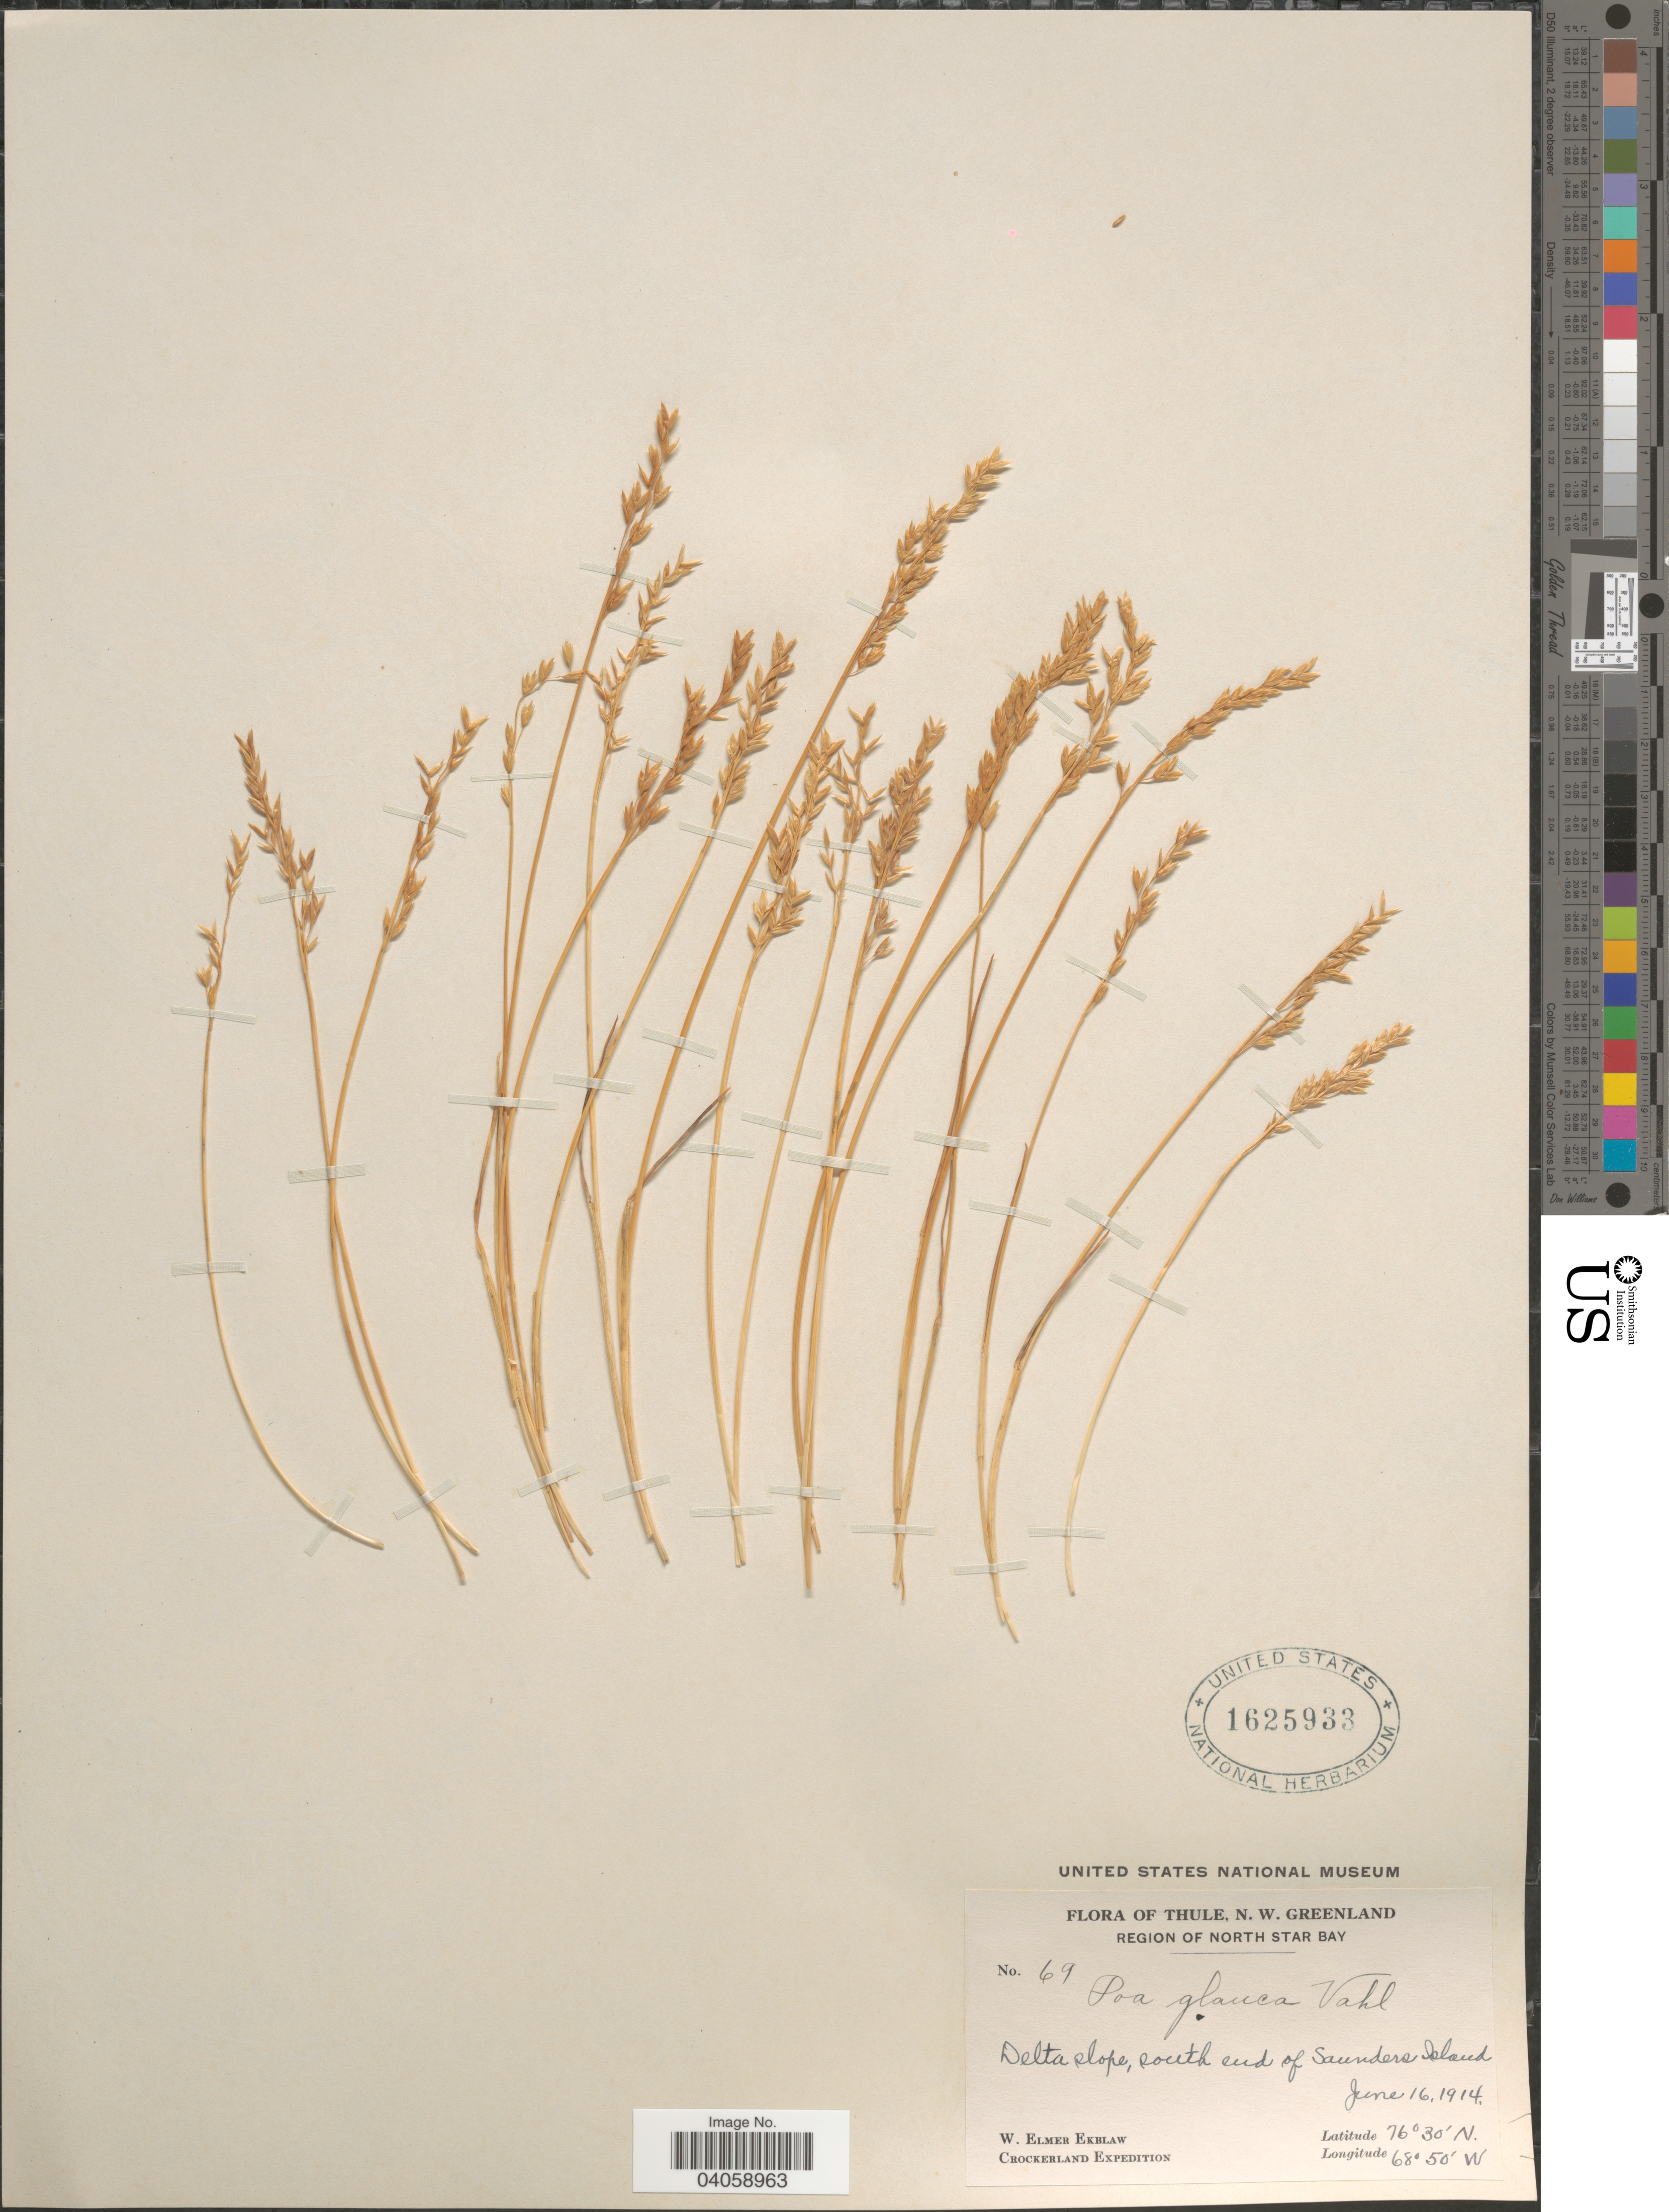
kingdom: Plantae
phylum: Tracheophyta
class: Liliopsida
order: Poales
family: Poaceae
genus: Poa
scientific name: Poa glauca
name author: Vahl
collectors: W. Ekblaw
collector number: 69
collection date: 1914-06-16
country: Greenland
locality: Thule, N. W. Greenland. Region of North Star Bay. Delta slope, south end of Saunders Island.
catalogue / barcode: US 1625933